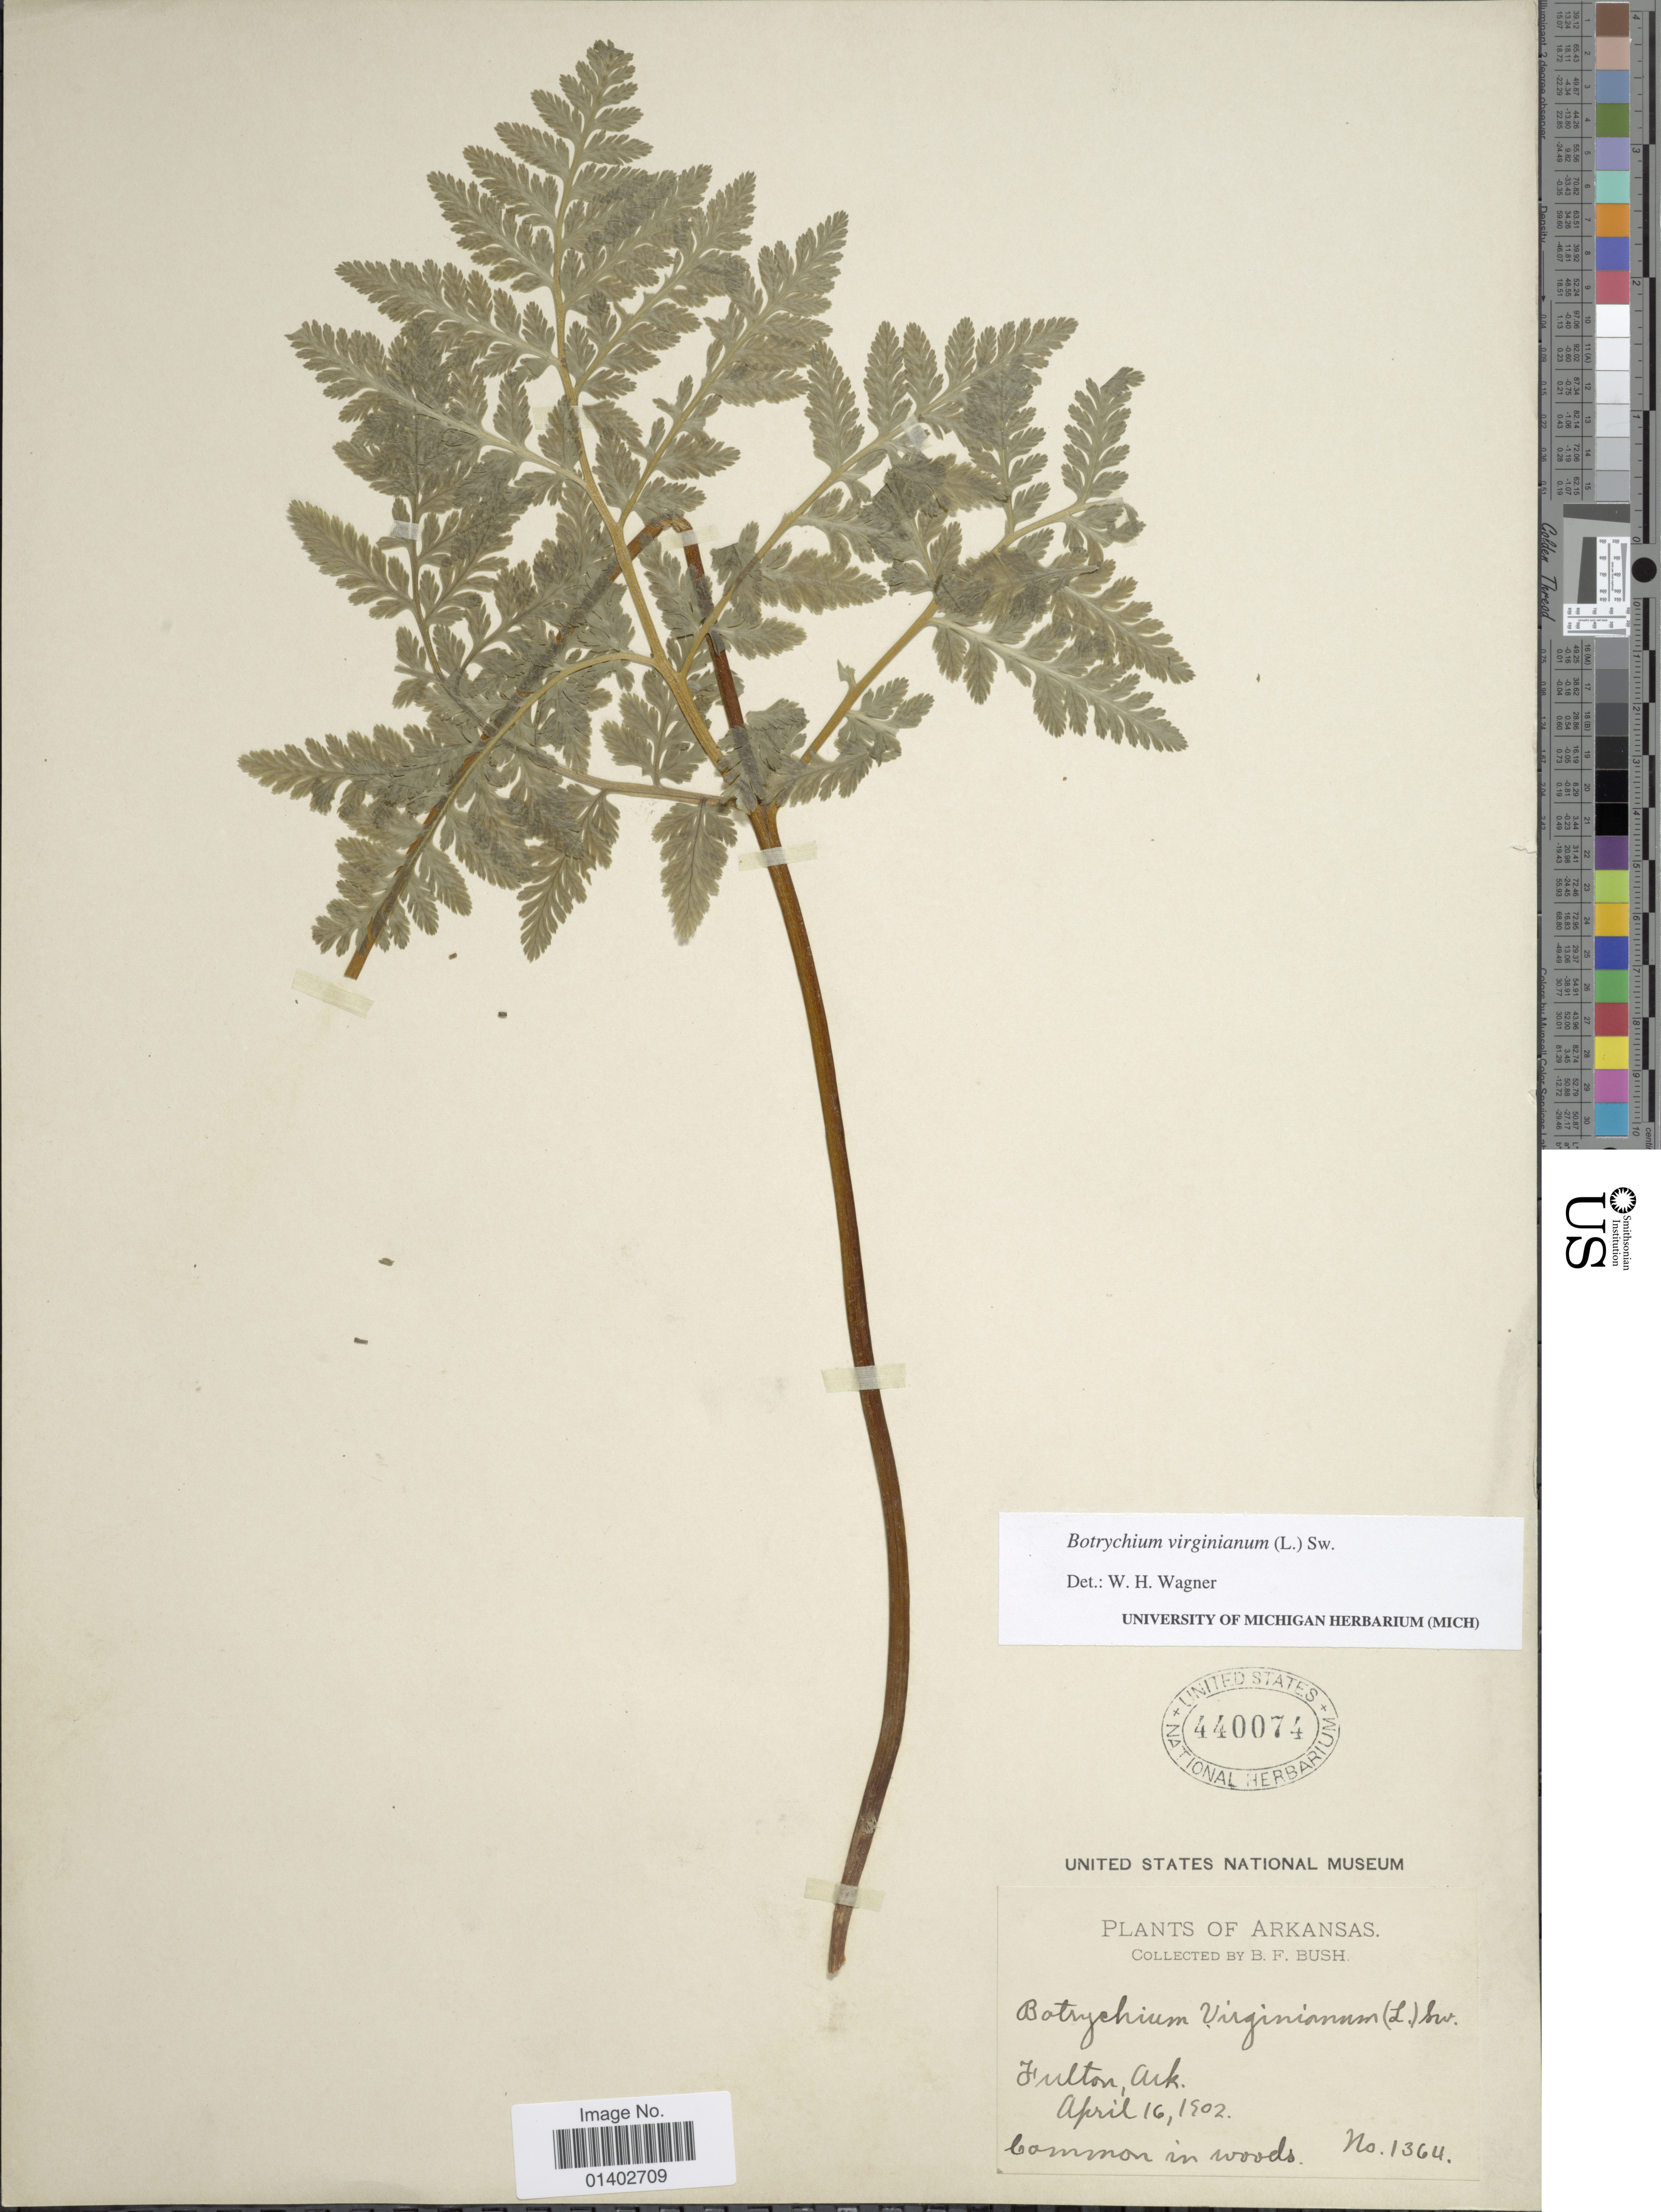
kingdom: Plantae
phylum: Tracheophyta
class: Polypodiopsida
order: Ophioglossales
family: Ophioglossaceae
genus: Botrychium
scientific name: Botrychium virginianum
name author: (L.) Sw.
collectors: B. F. Bush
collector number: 1364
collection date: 1902-04-16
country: United States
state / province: Arkansas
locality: Fulton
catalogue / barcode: US 440074